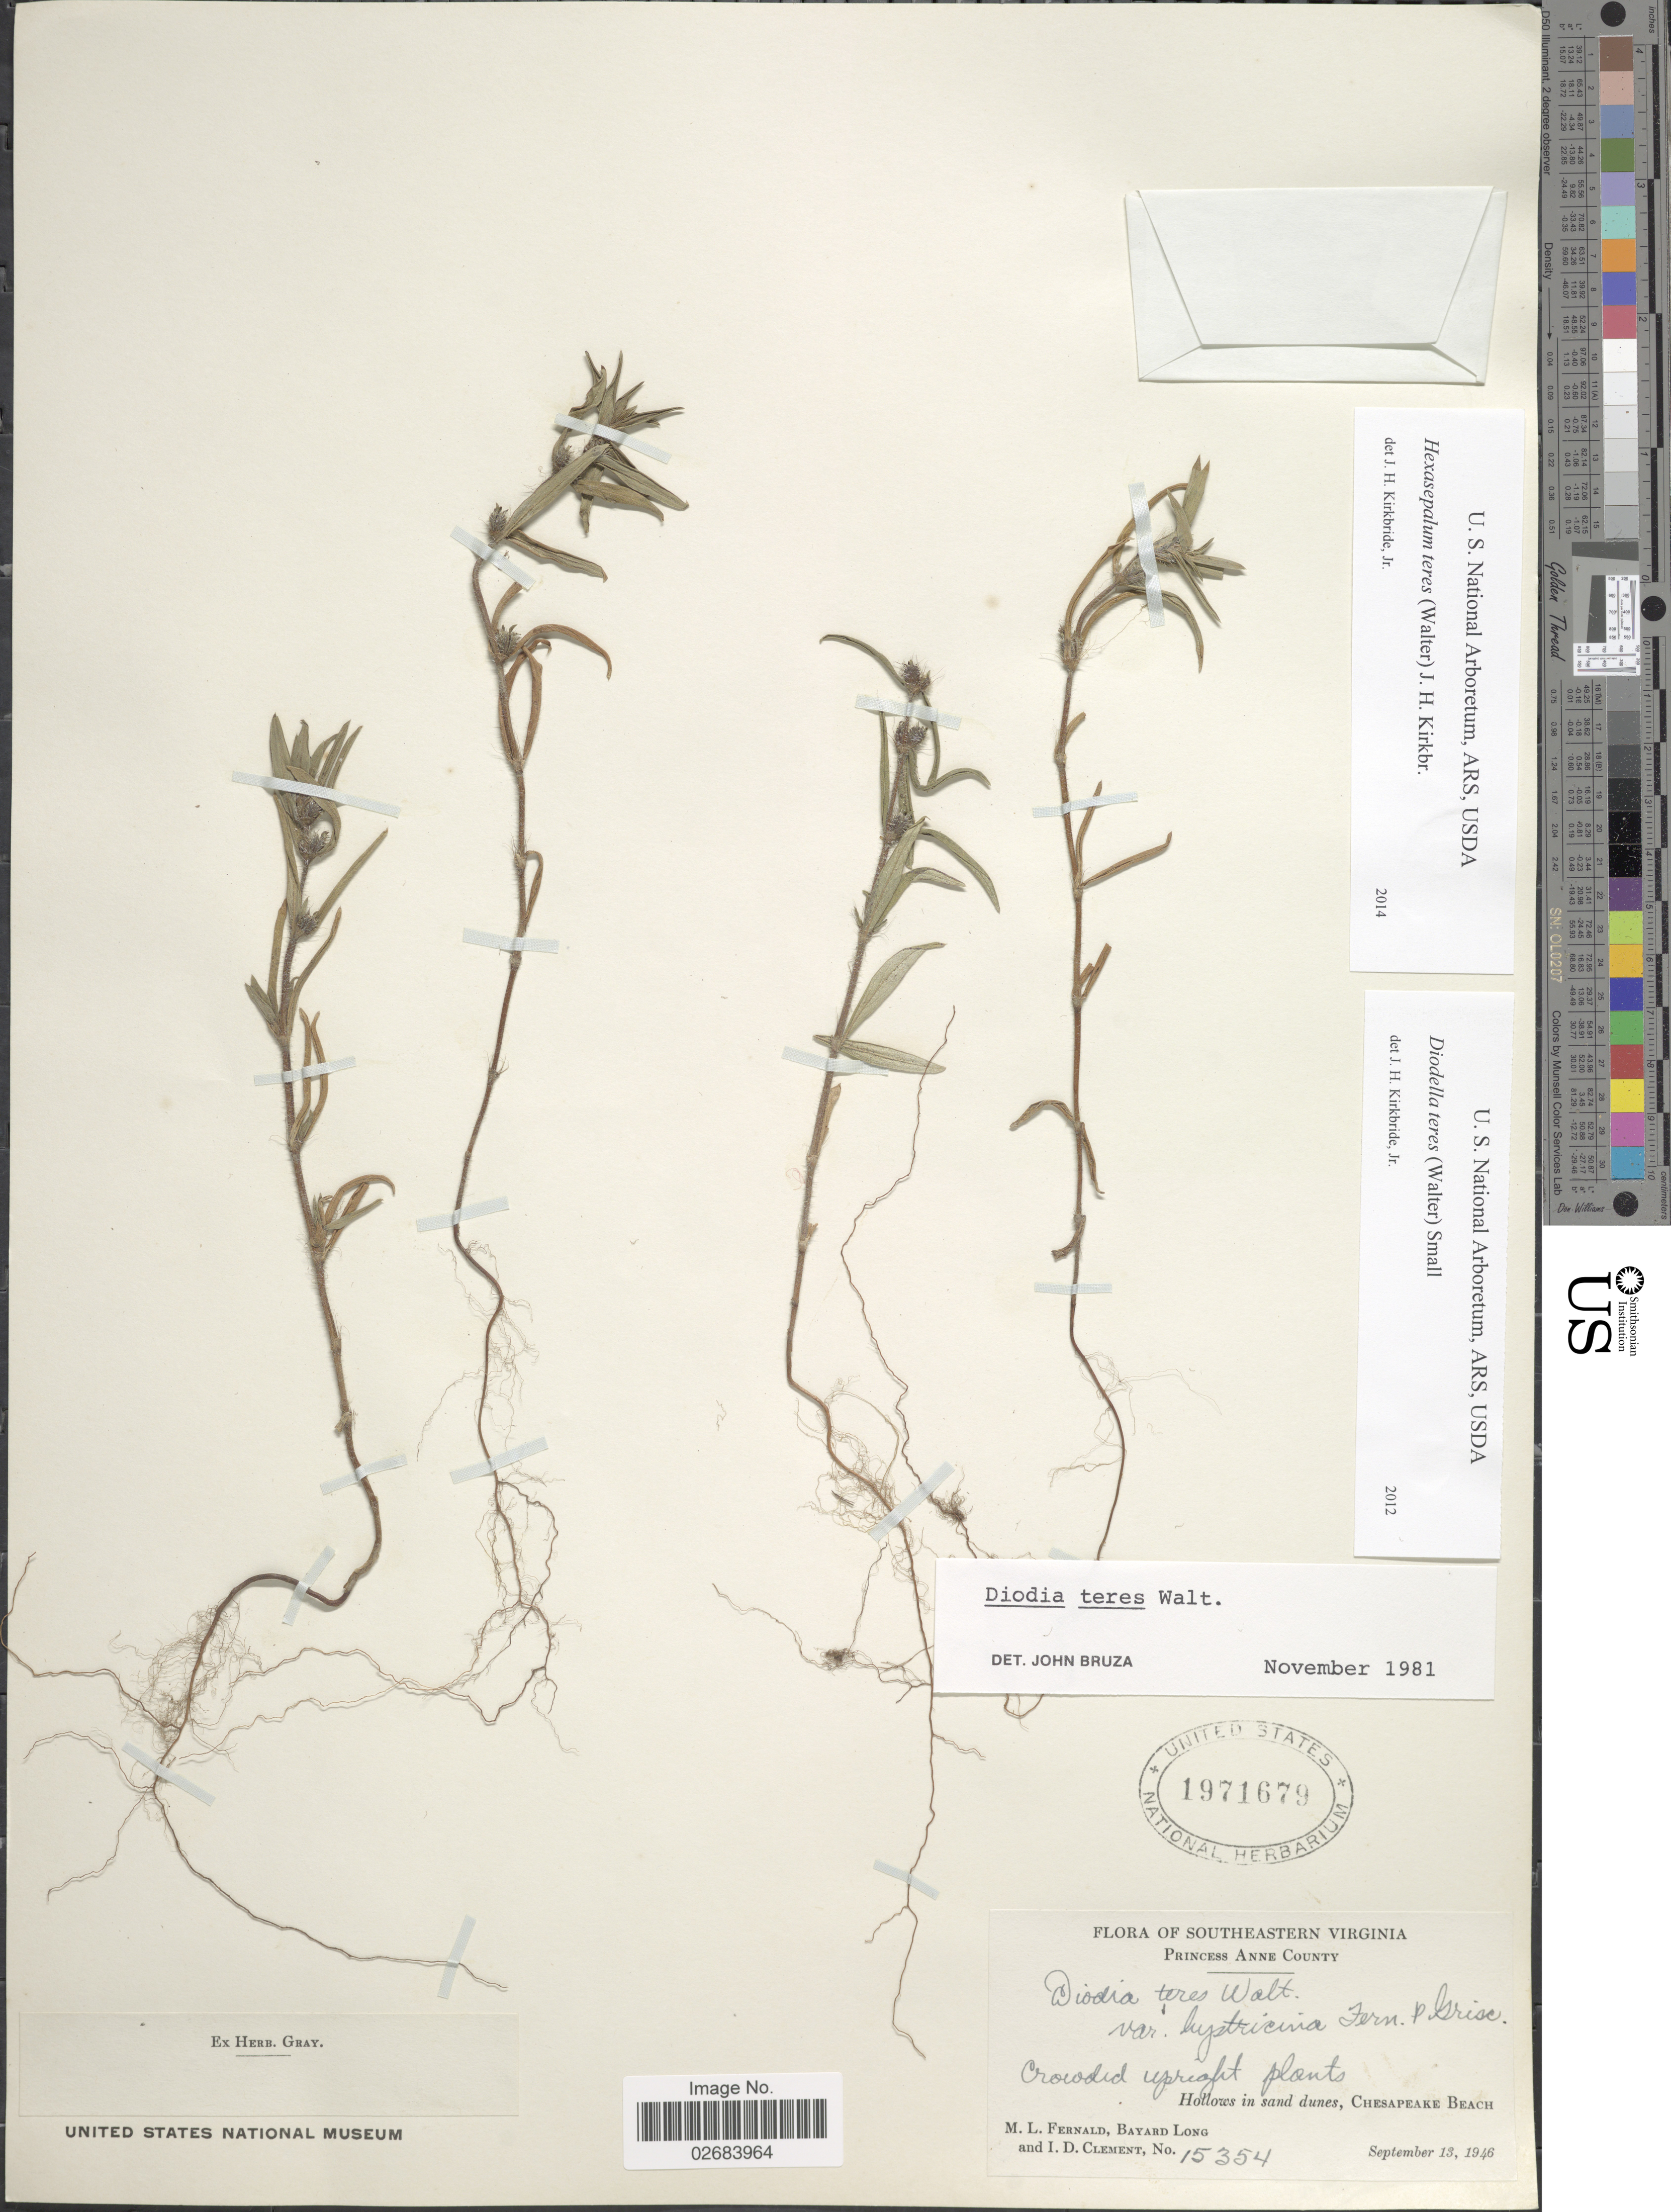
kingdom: Plantae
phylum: Tracheophyta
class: Magnoliopsida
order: Gentianales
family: Rubiaceae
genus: Diodia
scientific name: Diodia teres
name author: Walter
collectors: M. L. Fernald, B. Long & I. Clement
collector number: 15354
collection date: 1946-09-13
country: United States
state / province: Virginia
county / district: City of Virginia Beach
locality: Southeastern Virginia, Princess Anne County, Hollows in sand dunes, Chesapeake Beach.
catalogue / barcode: US 1971679